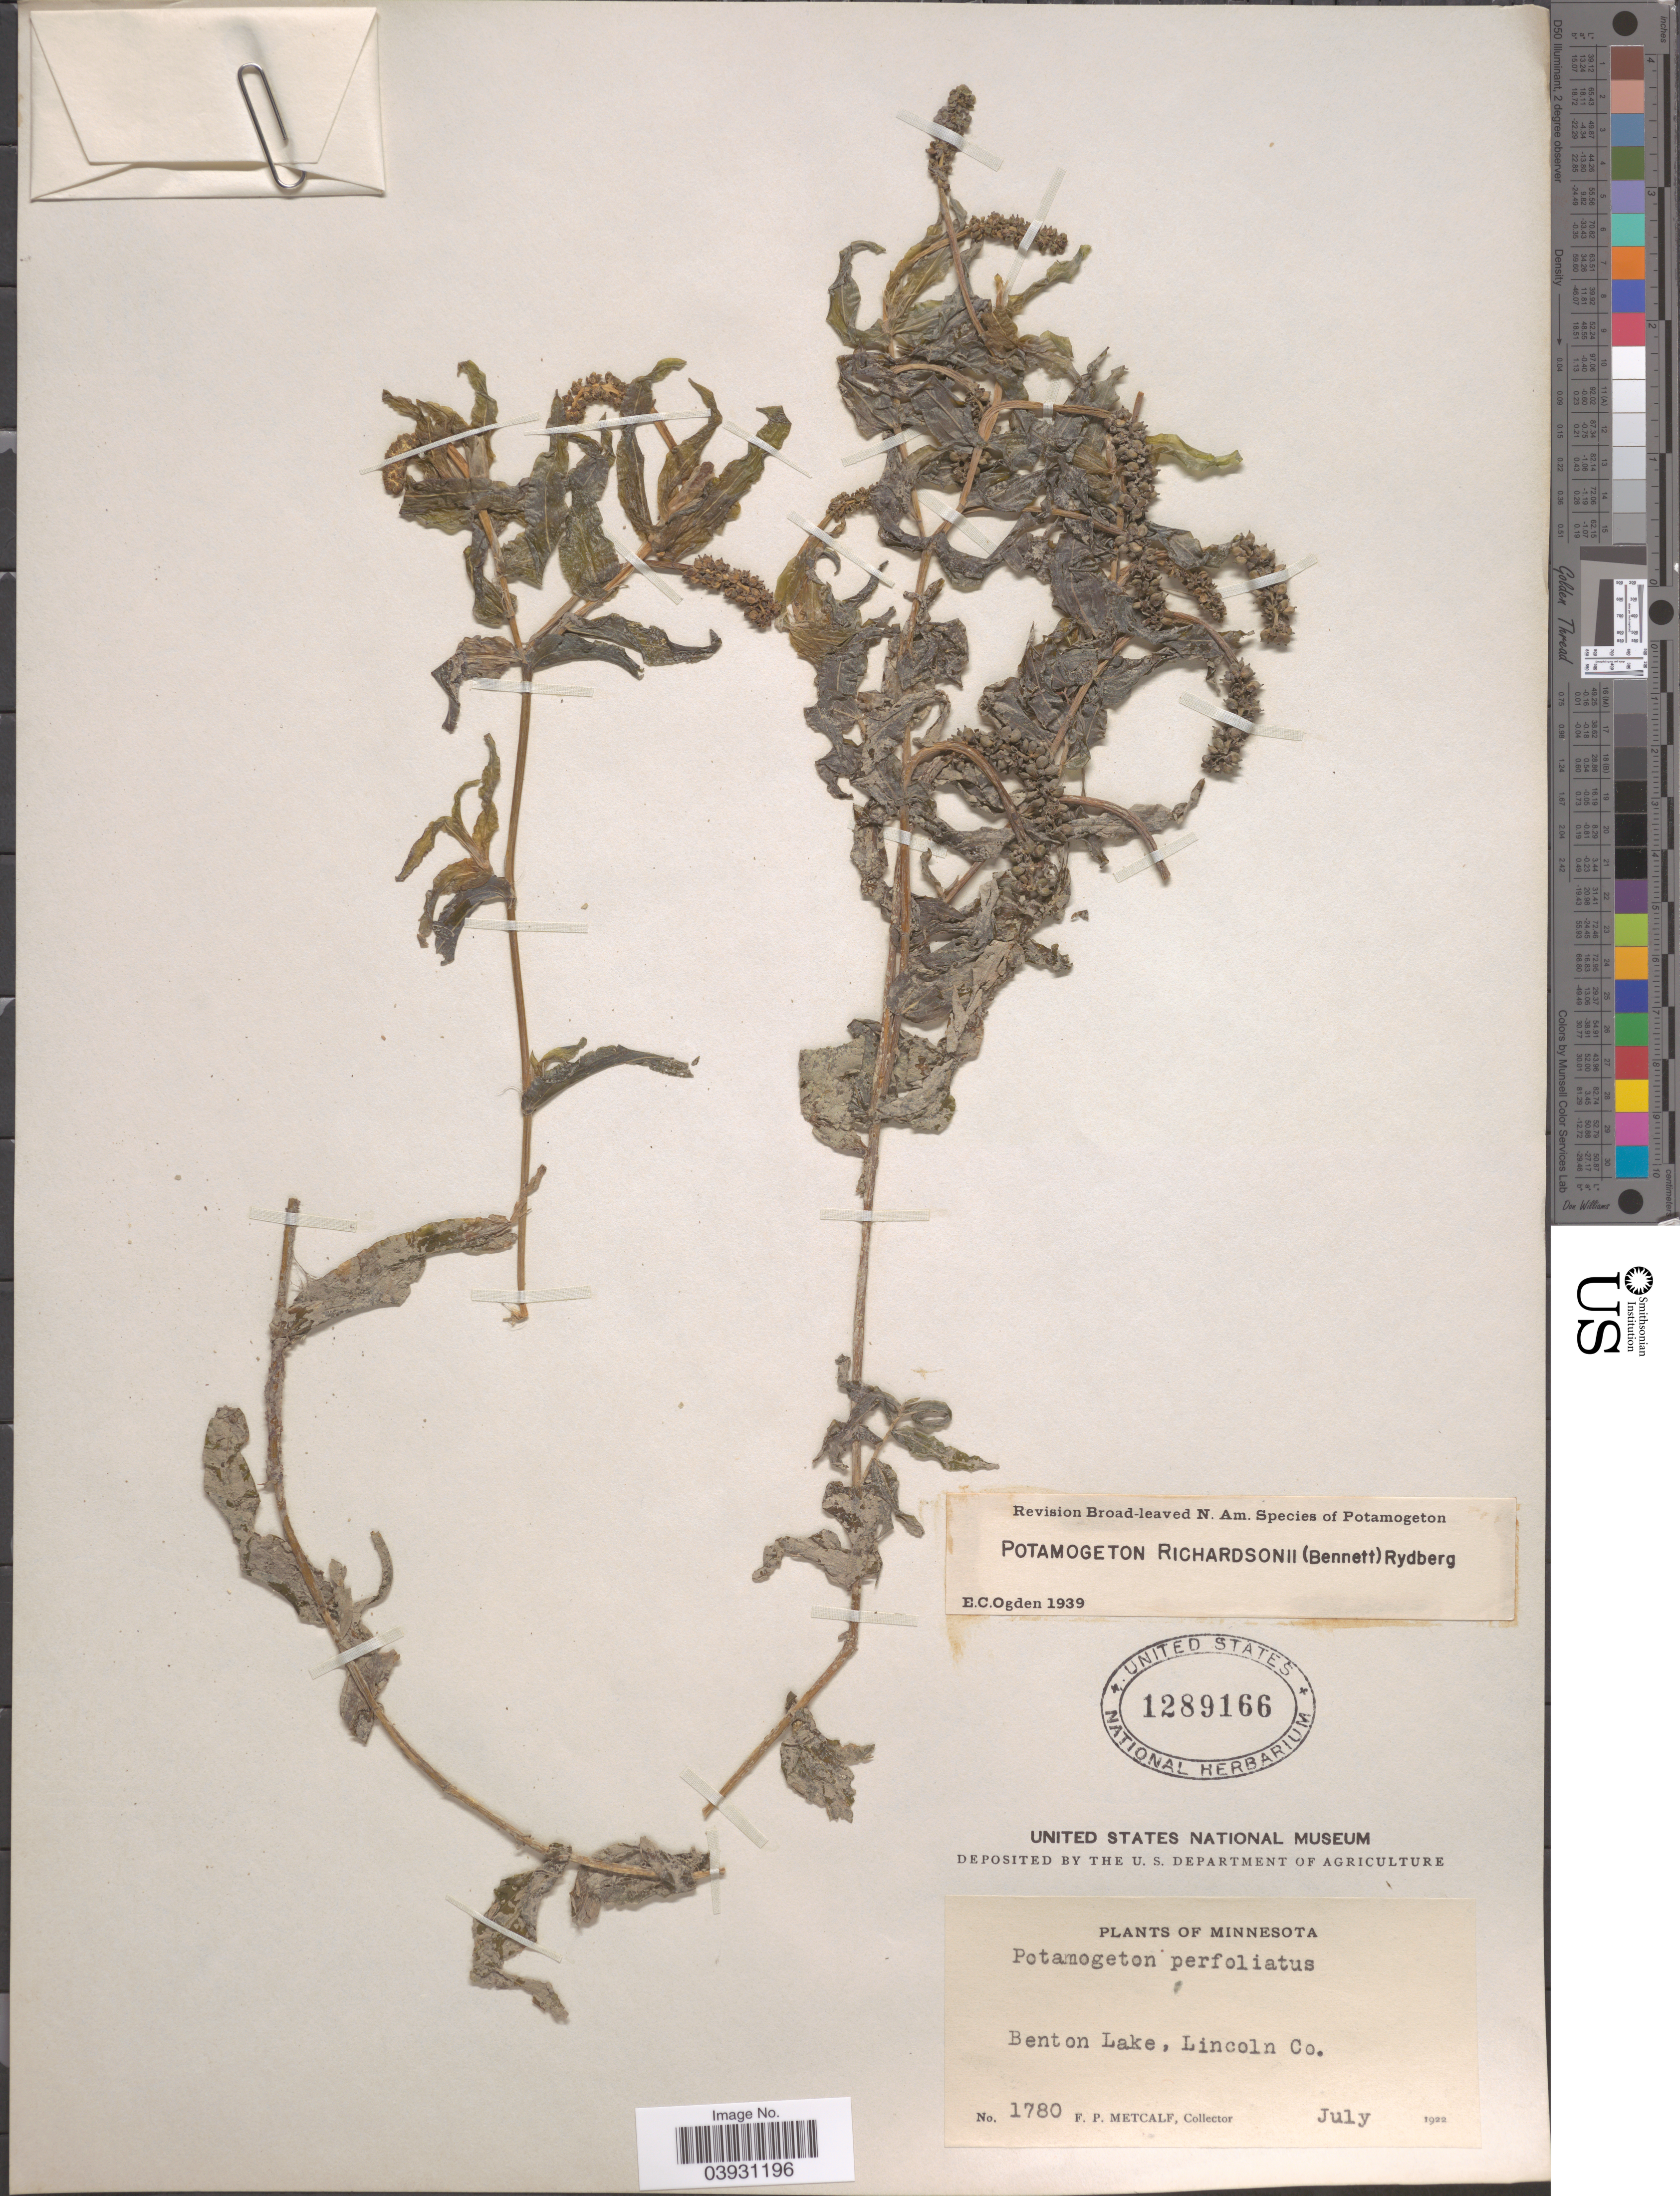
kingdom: Plantae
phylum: Tracheophyta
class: Liliopsida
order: Alismatales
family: Potamogetonaceae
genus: Potamogeton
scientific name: Potamogeton richardsonii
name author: (A.W. Benn.) Rydb.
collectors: F. Metcalf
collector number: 1780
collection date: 1922-07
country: United States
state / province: Minnesota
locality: Benton Lake, Lincoln Co.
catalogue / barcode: US 1289166